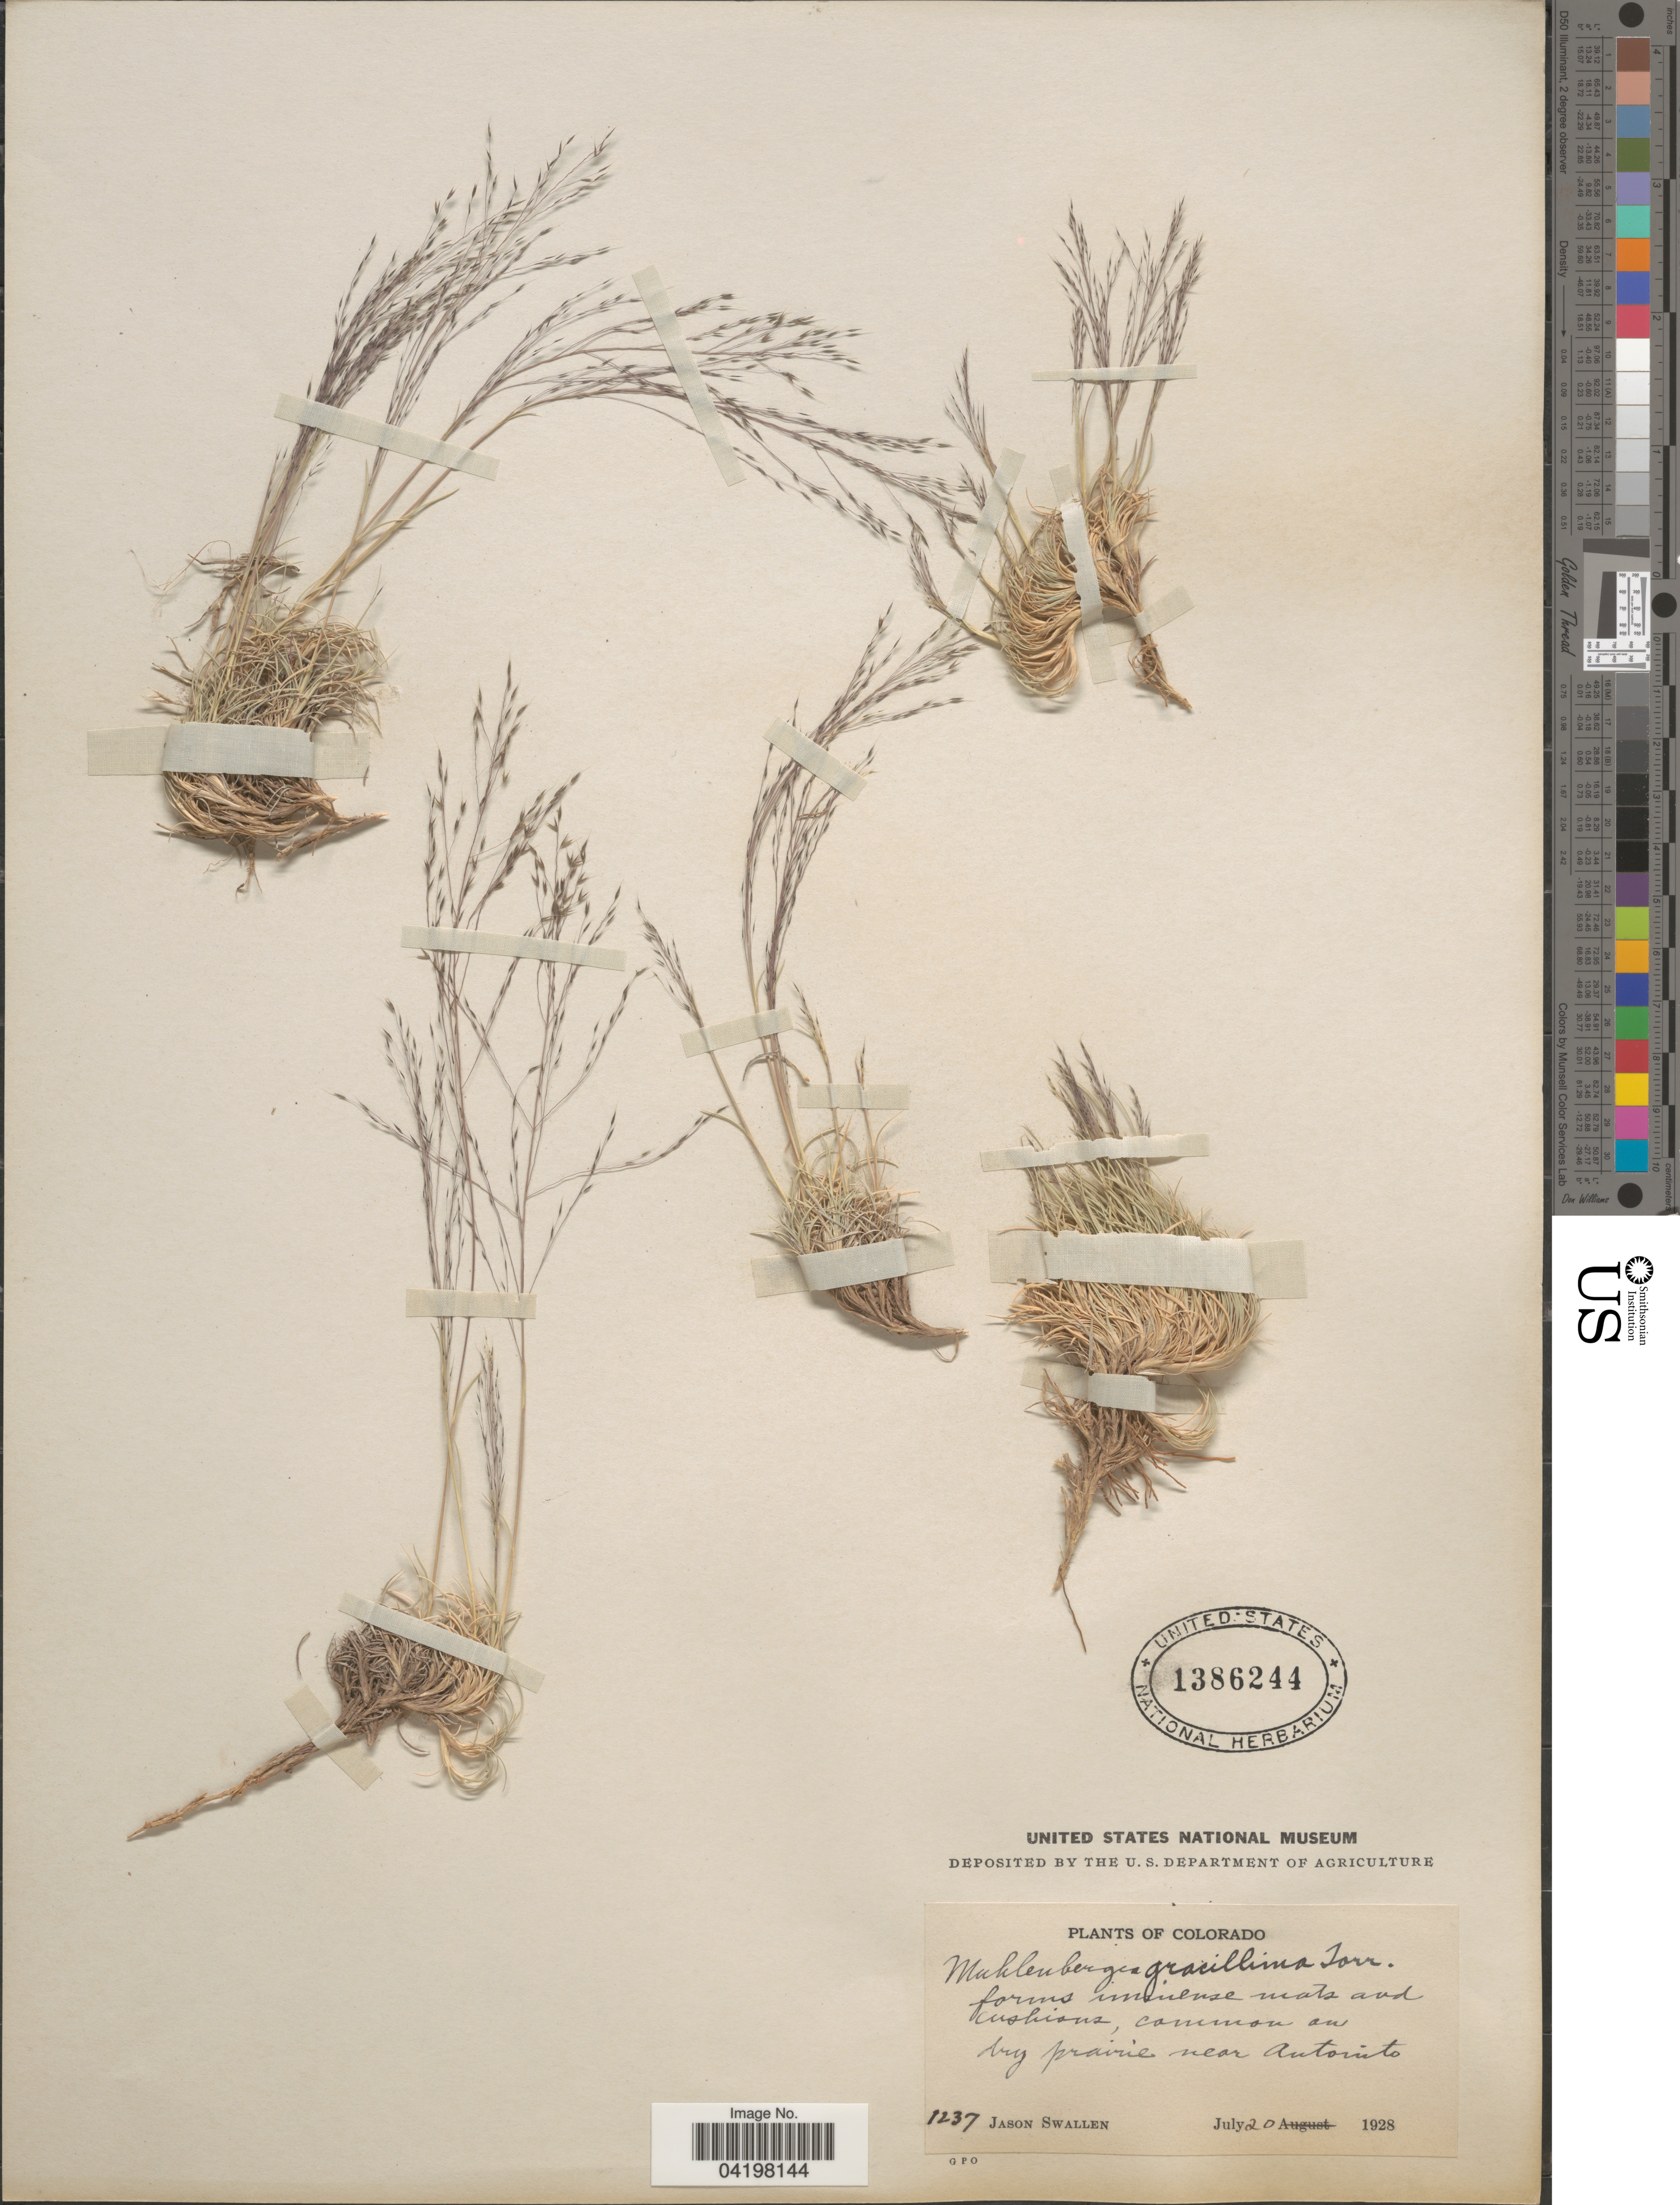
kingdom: Plantae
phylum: Tracheophyta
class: Liliopsida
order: Poales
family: Poaceae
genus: Muhlenbergia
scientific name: Muhlenbergia torreyi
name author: (Kunth) Hitchc. ex Bush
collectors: J. R. Swallen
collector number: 1237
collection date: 1928-07-20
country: United States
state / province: Colorado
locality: Near Antonito.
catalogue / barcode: US 1386244